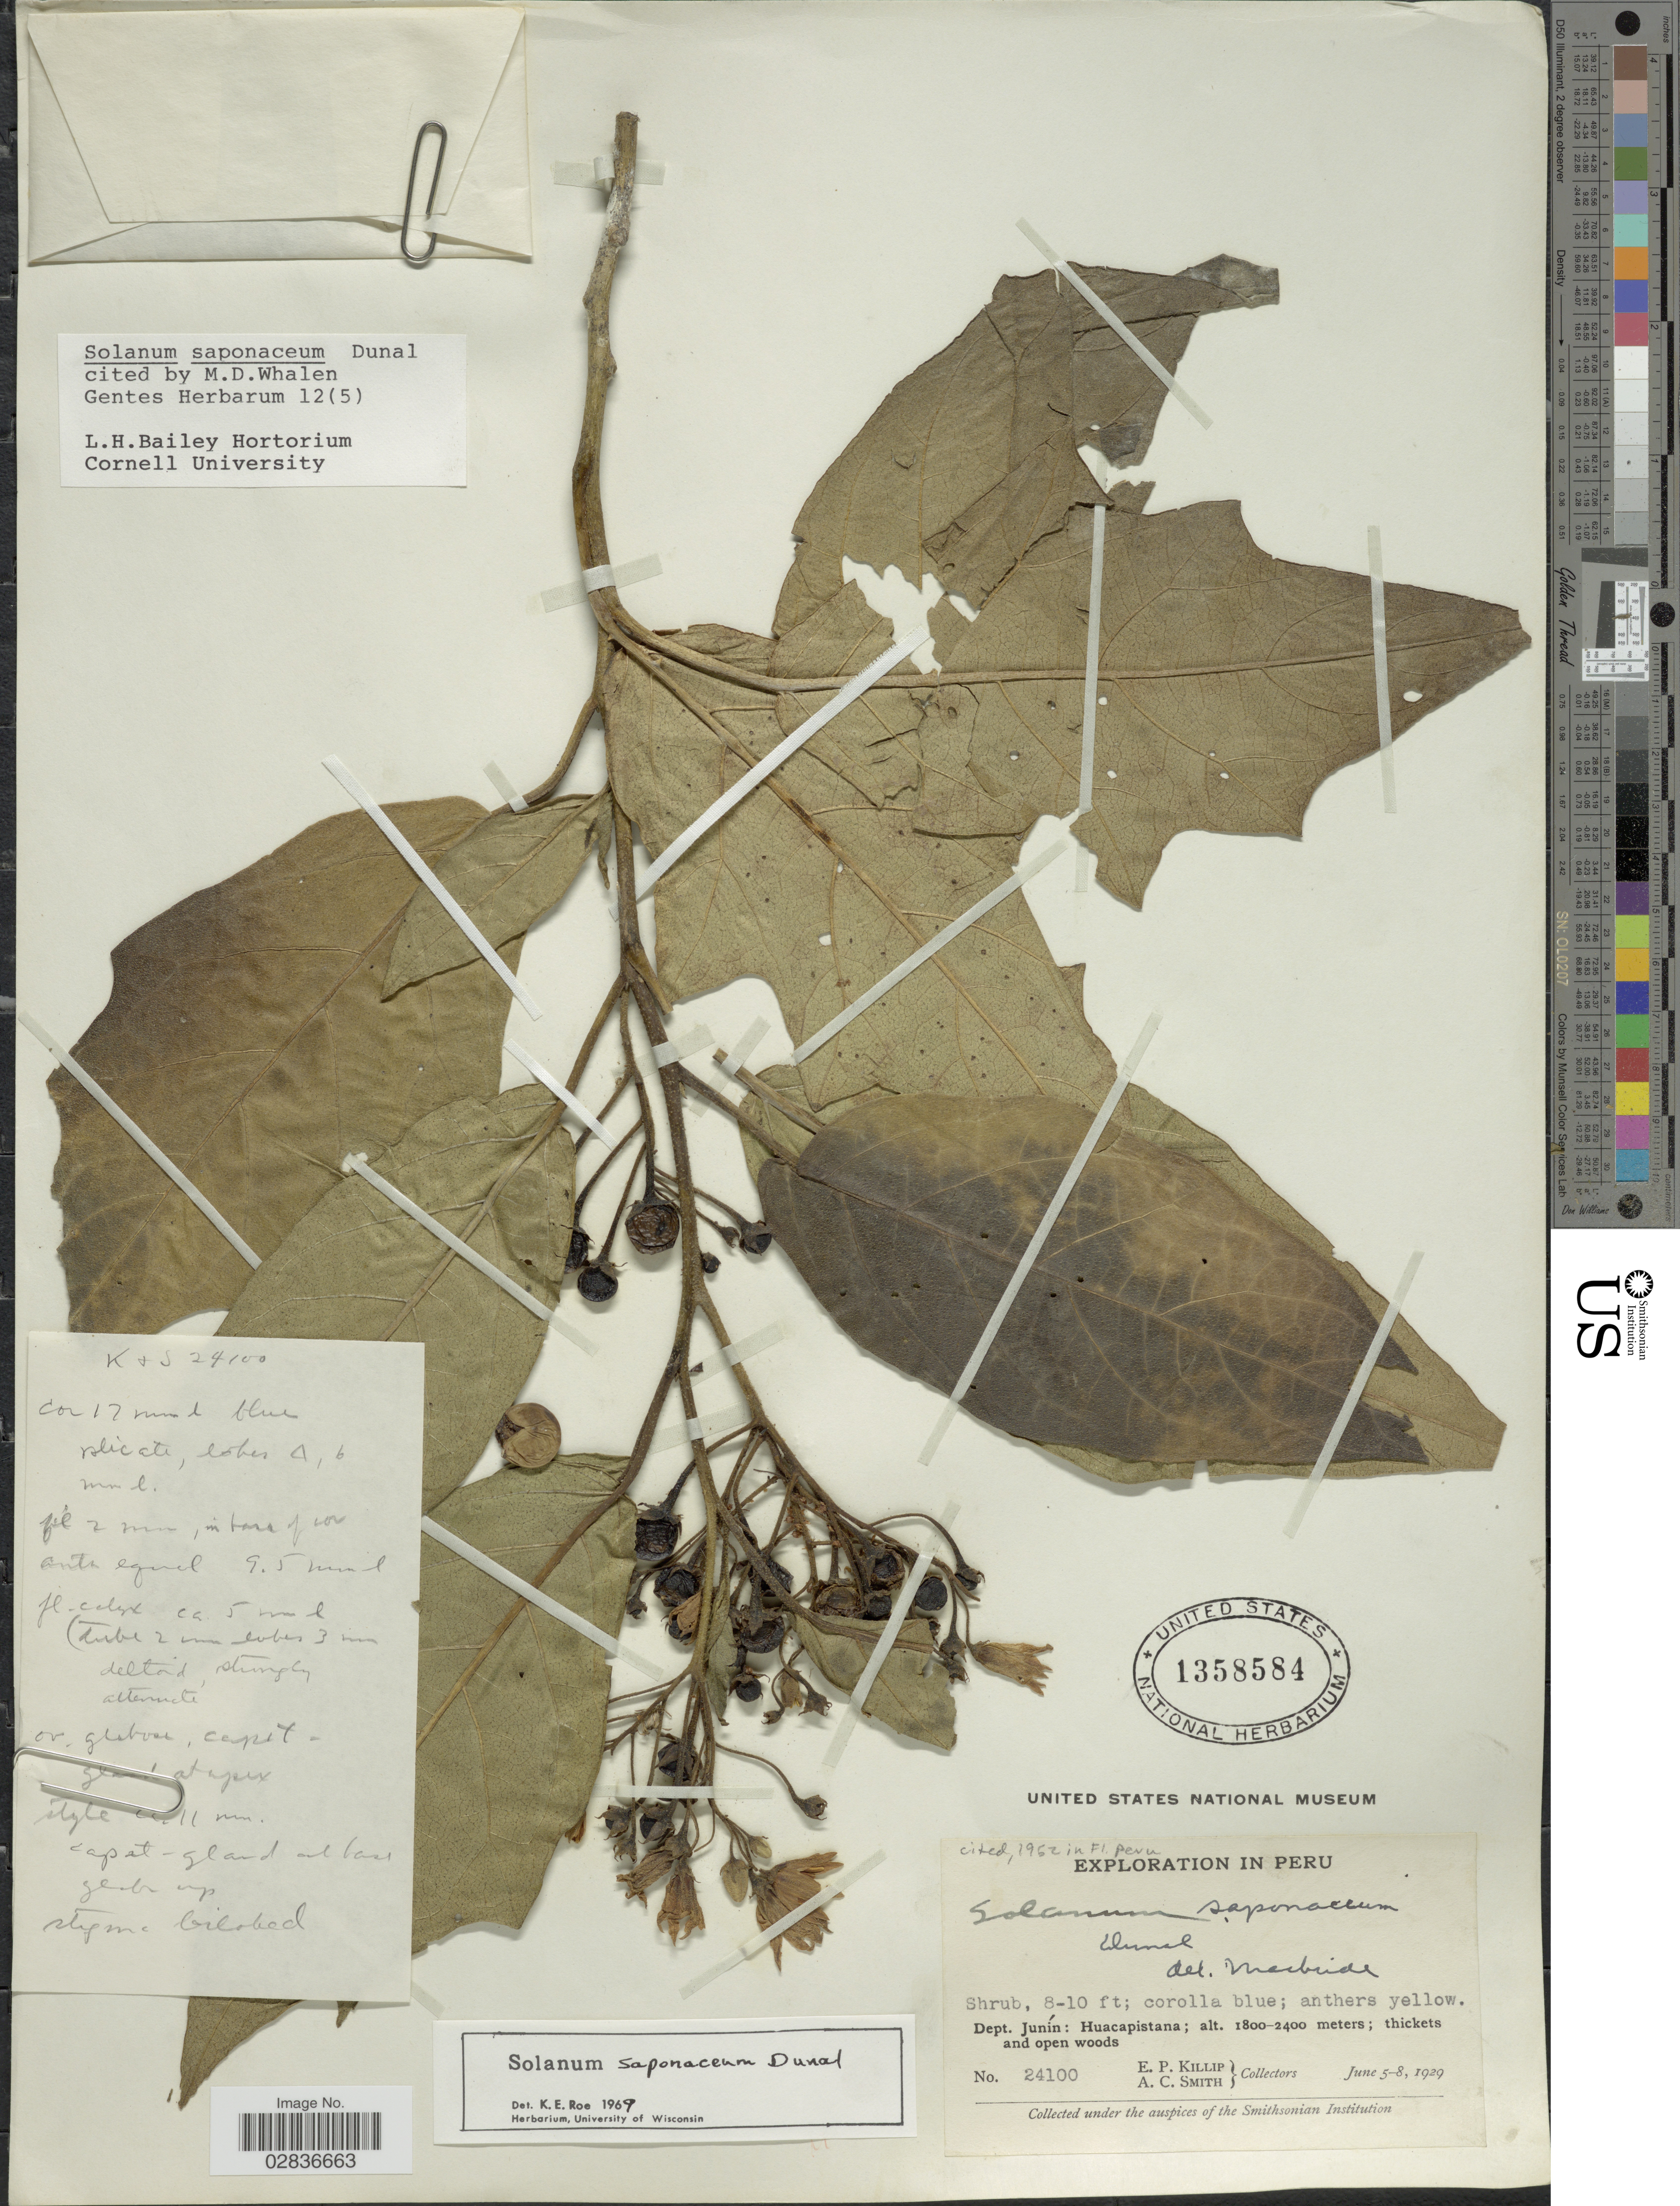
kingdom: Plantae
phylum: Tracheophyta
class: Magnoliopsida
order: Solanales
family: Solanaceae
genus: Solanum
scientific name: Solanum saponaceum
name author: Dunal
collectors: E. P. Killip & A. C. Smith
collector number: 24100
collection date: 1929-06-05/1929-06-08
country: Peru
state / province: Junín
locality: Dept. Junín: Huacapistana.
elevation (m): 1800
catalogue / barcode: US 1358584